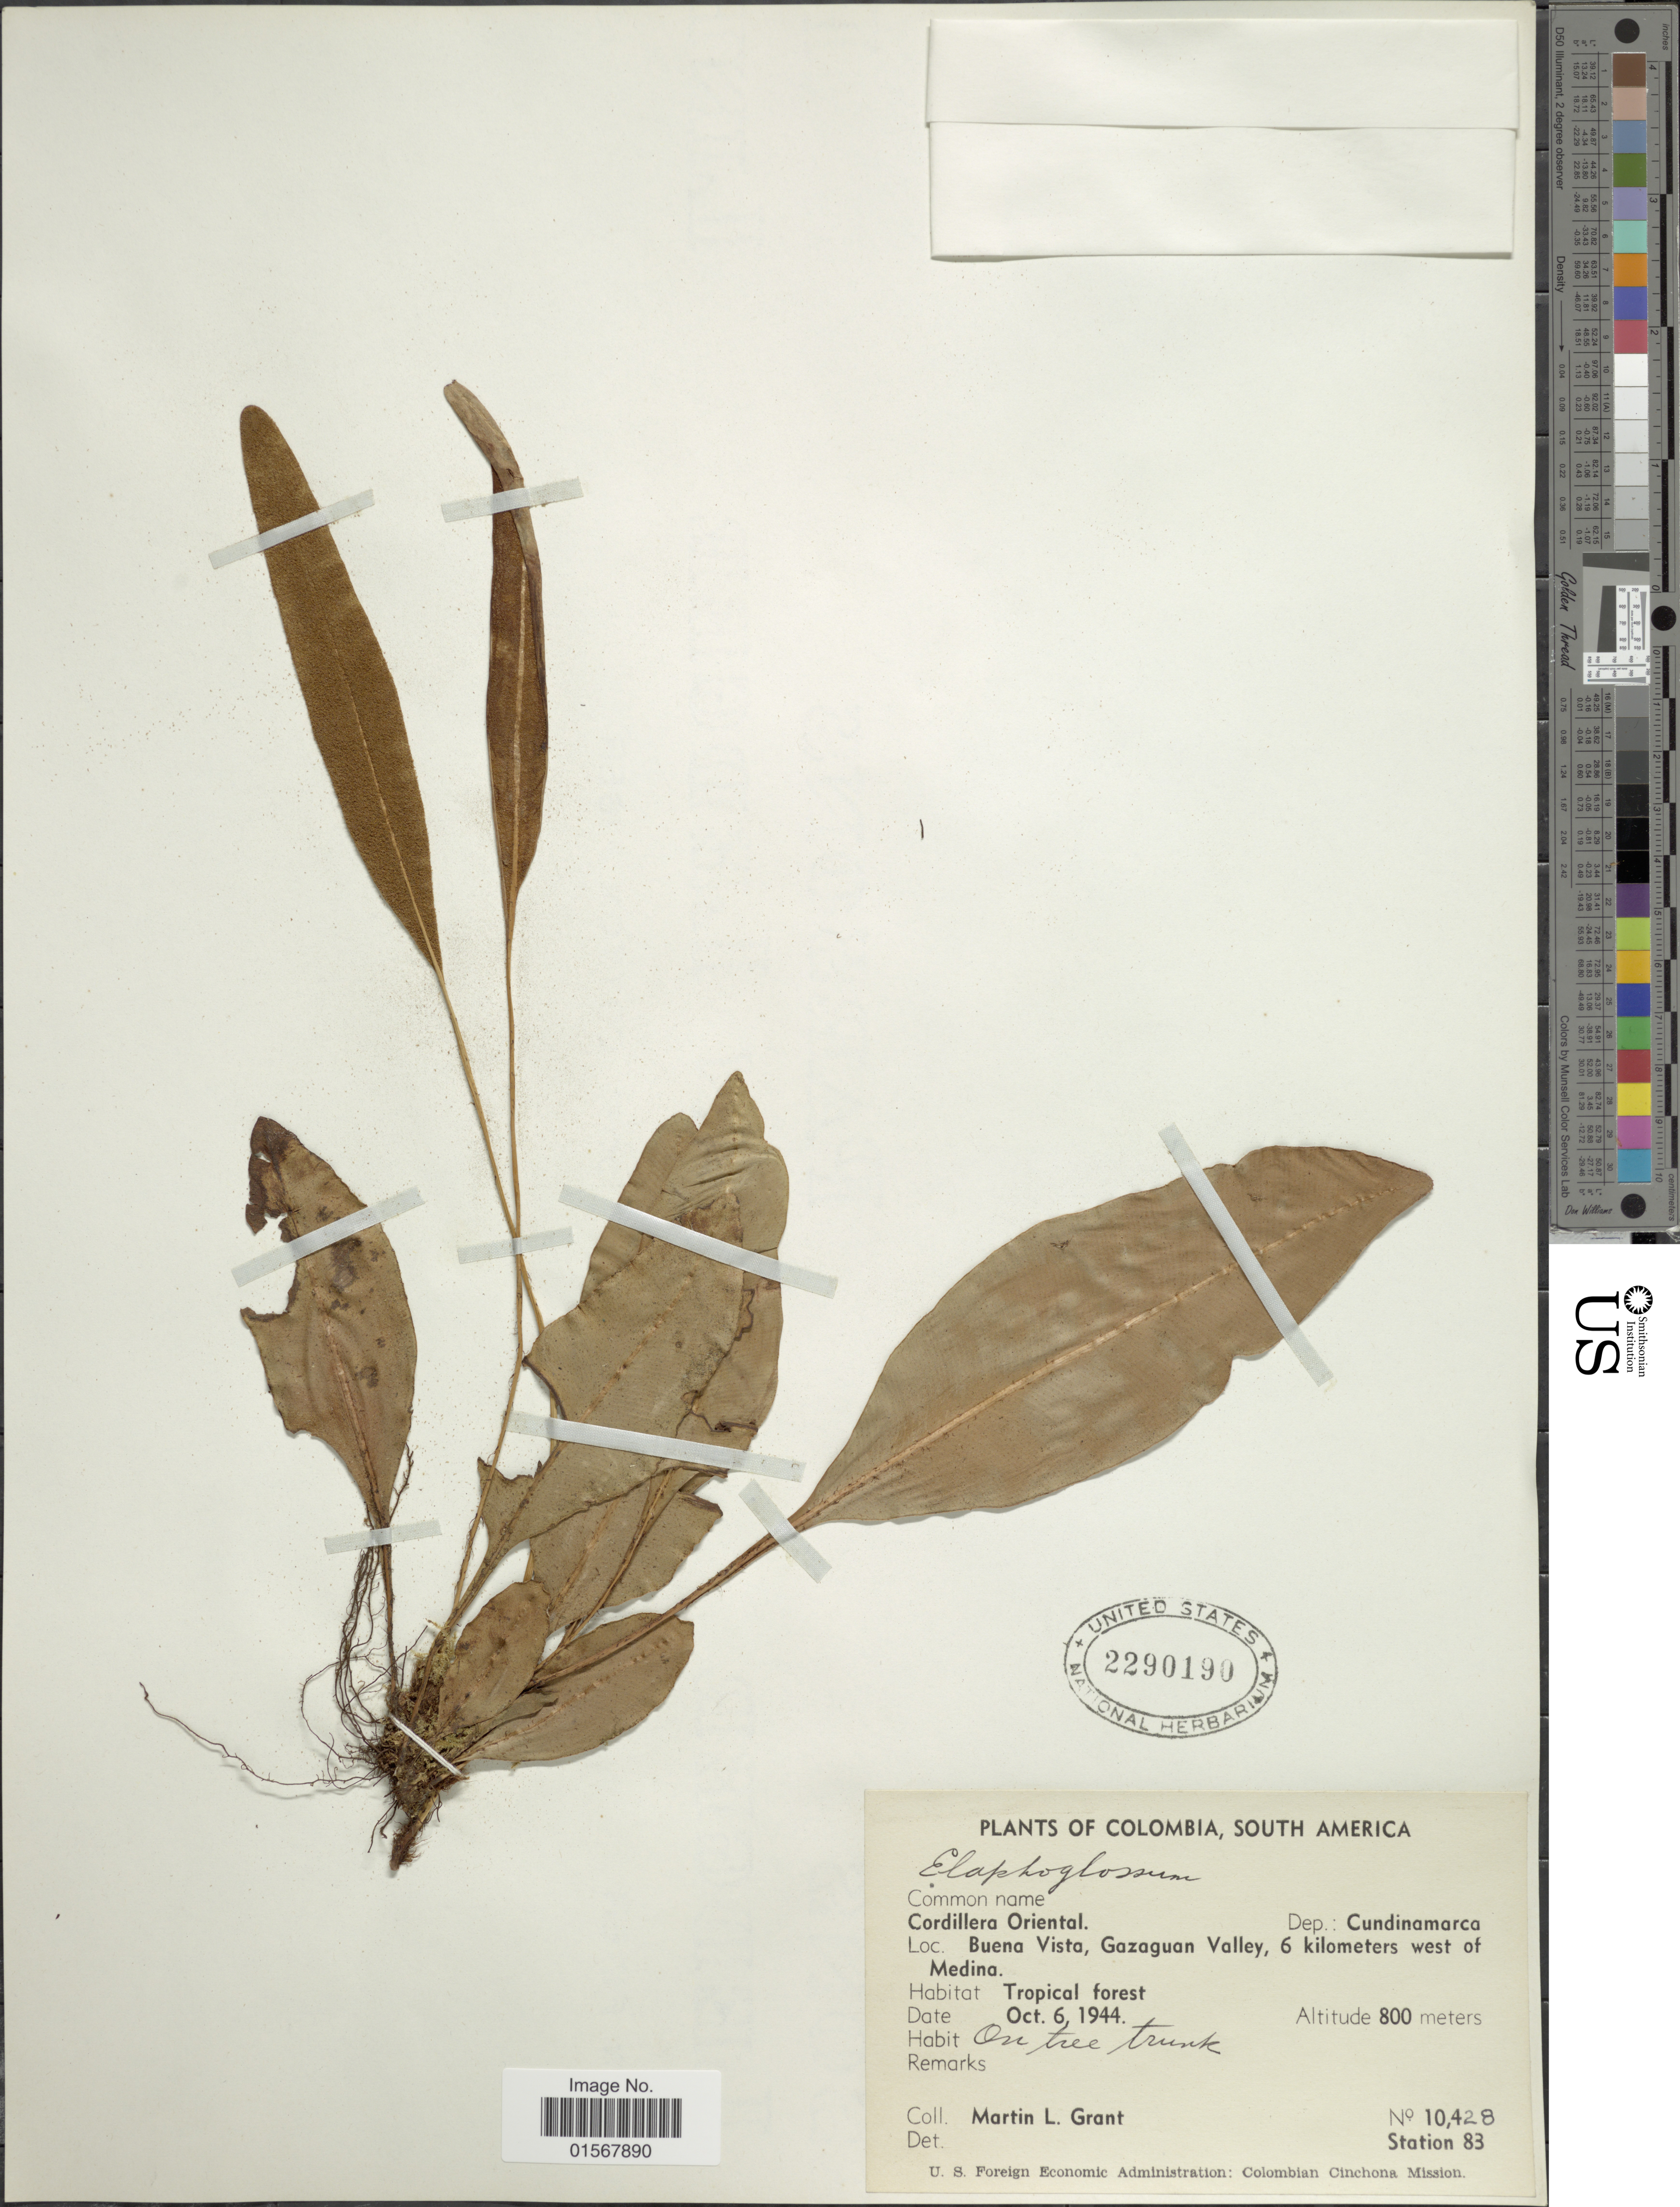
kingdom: Plantae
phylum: Tracheophyta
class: Polypodiopsida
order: Polypodiales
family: Dryopteridaceae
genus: Elaphoglossum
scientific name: Elaphoglossum sp.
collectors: M. L. Grant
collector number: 10428 Station 83?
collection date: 1944-10-03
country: Colombia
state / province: Cundinamarca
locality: Cordillera Oriental, Dep. Cundinamarca, Buena Vista, Gazaguan Valley, 6 kilometers west of Medina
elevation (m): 800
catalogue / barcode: US 2290190